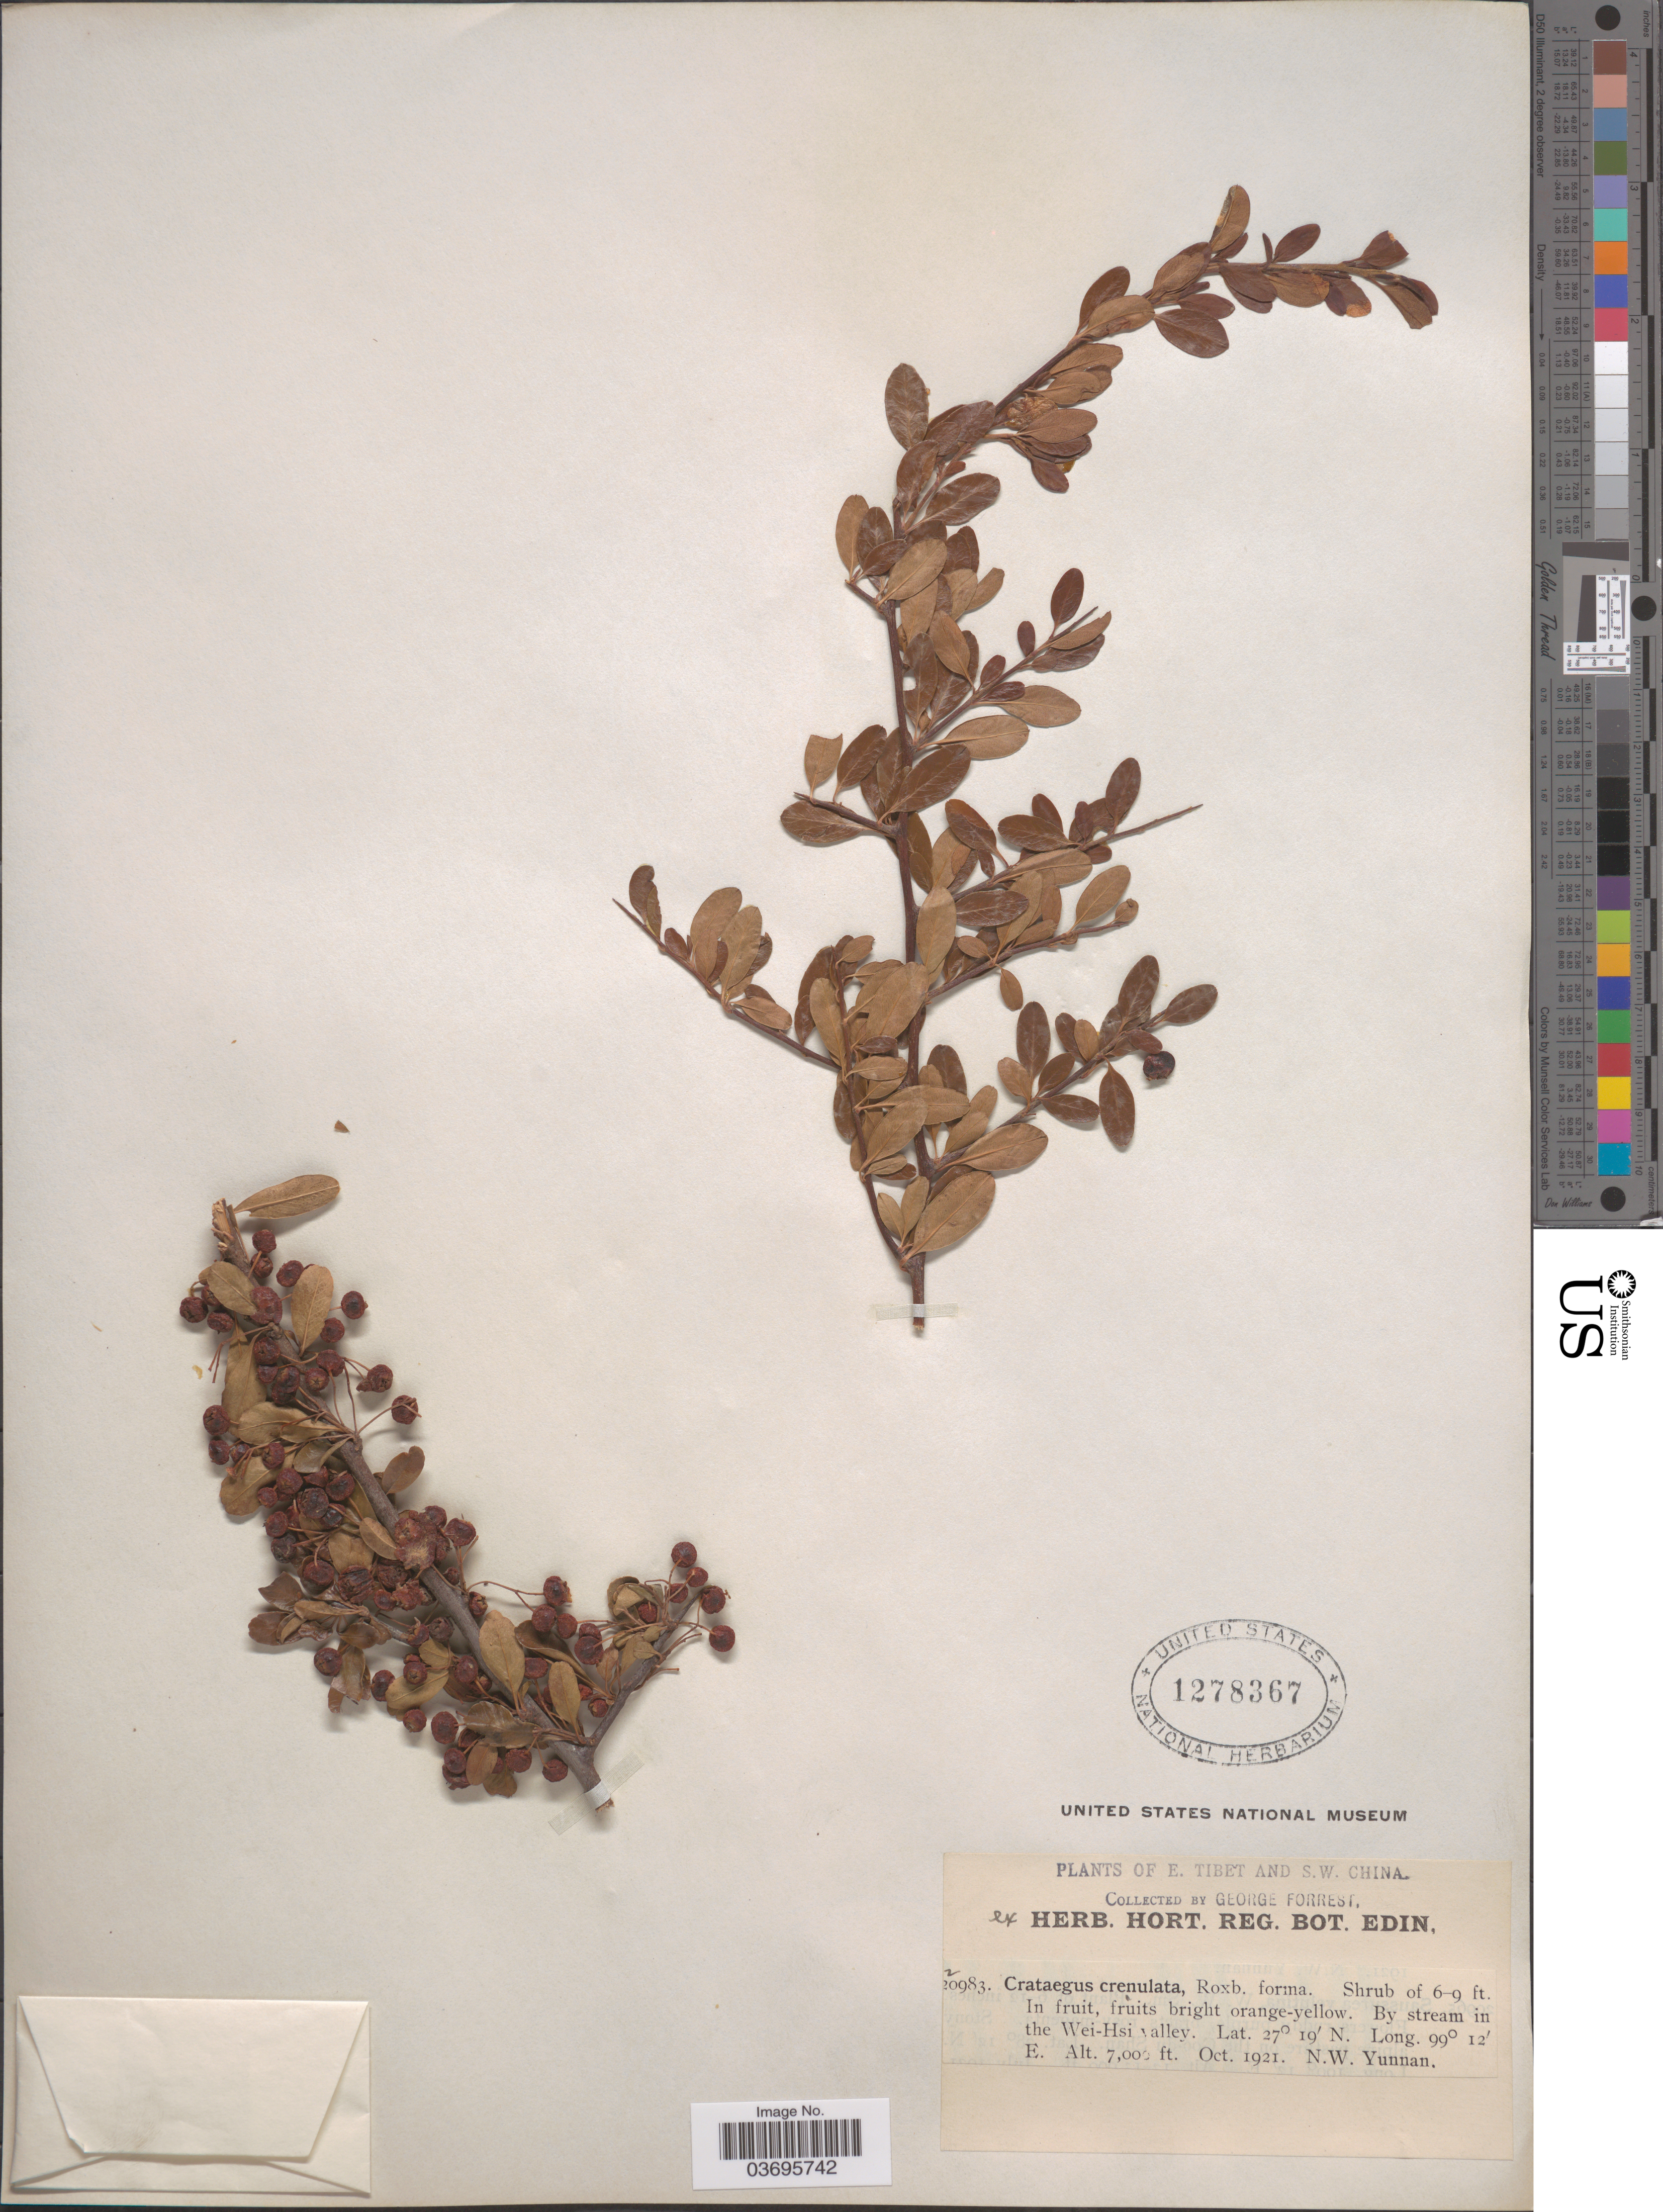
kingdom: Plantae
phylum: Tracheophyta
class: Magnoliopsida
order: Rosales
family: Rosaceae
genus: Pyracantha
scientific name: Pyracantha crenulata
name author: (D. Don) M. Roem.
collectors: G. Forrest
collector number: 20983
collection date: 1921-10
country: China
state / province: Yunnan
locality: E. Tibet and S.W. China. By stream in the Wei-Hsi valley. N.W. Yunnan.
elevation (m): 2134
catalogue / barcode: US 1278367